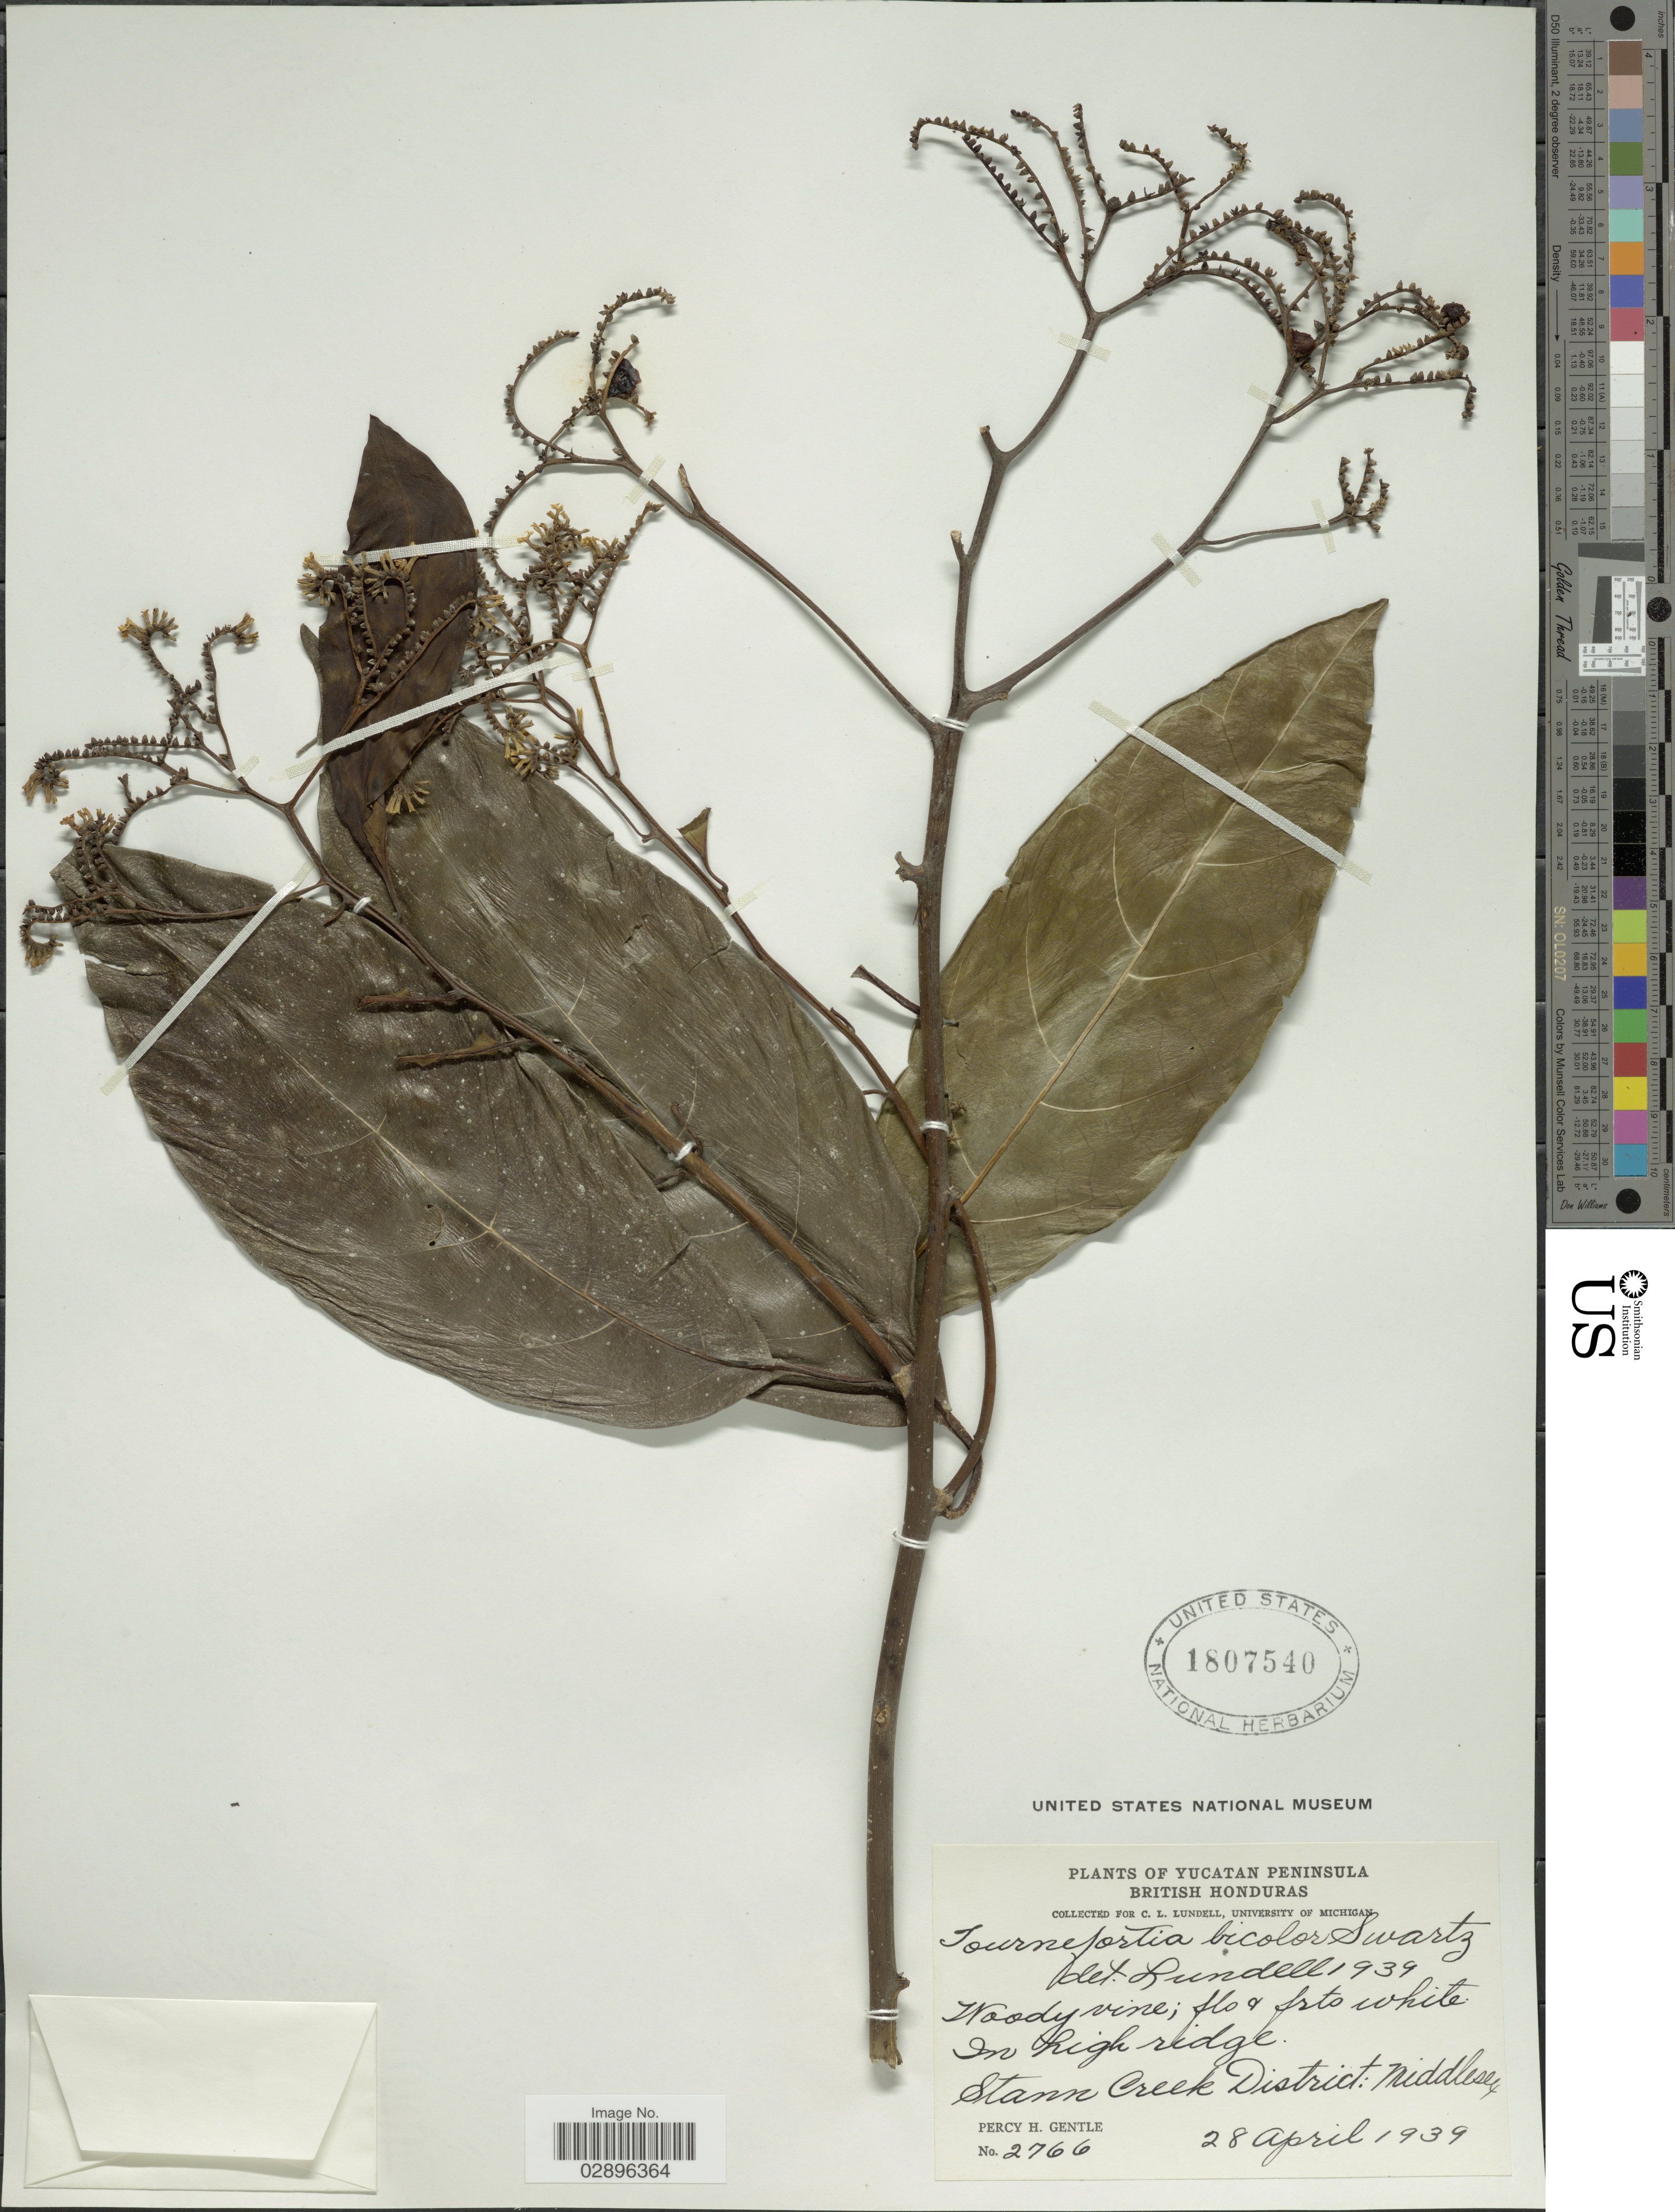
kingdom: Plantae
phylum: Tracheophyta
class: Magnoliopsida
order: Boraginales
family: Heliotropiaceae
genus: Tournefortia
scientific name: Tournefortia bicolor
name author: Sw.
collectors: P. H. Gentle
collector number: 2766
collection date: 1939-04-28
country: Belize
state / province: Stann Creek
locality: Yucutan Peninsula. British Honduras. Stann Creek District: Middlesex.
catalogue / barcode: US 1807540